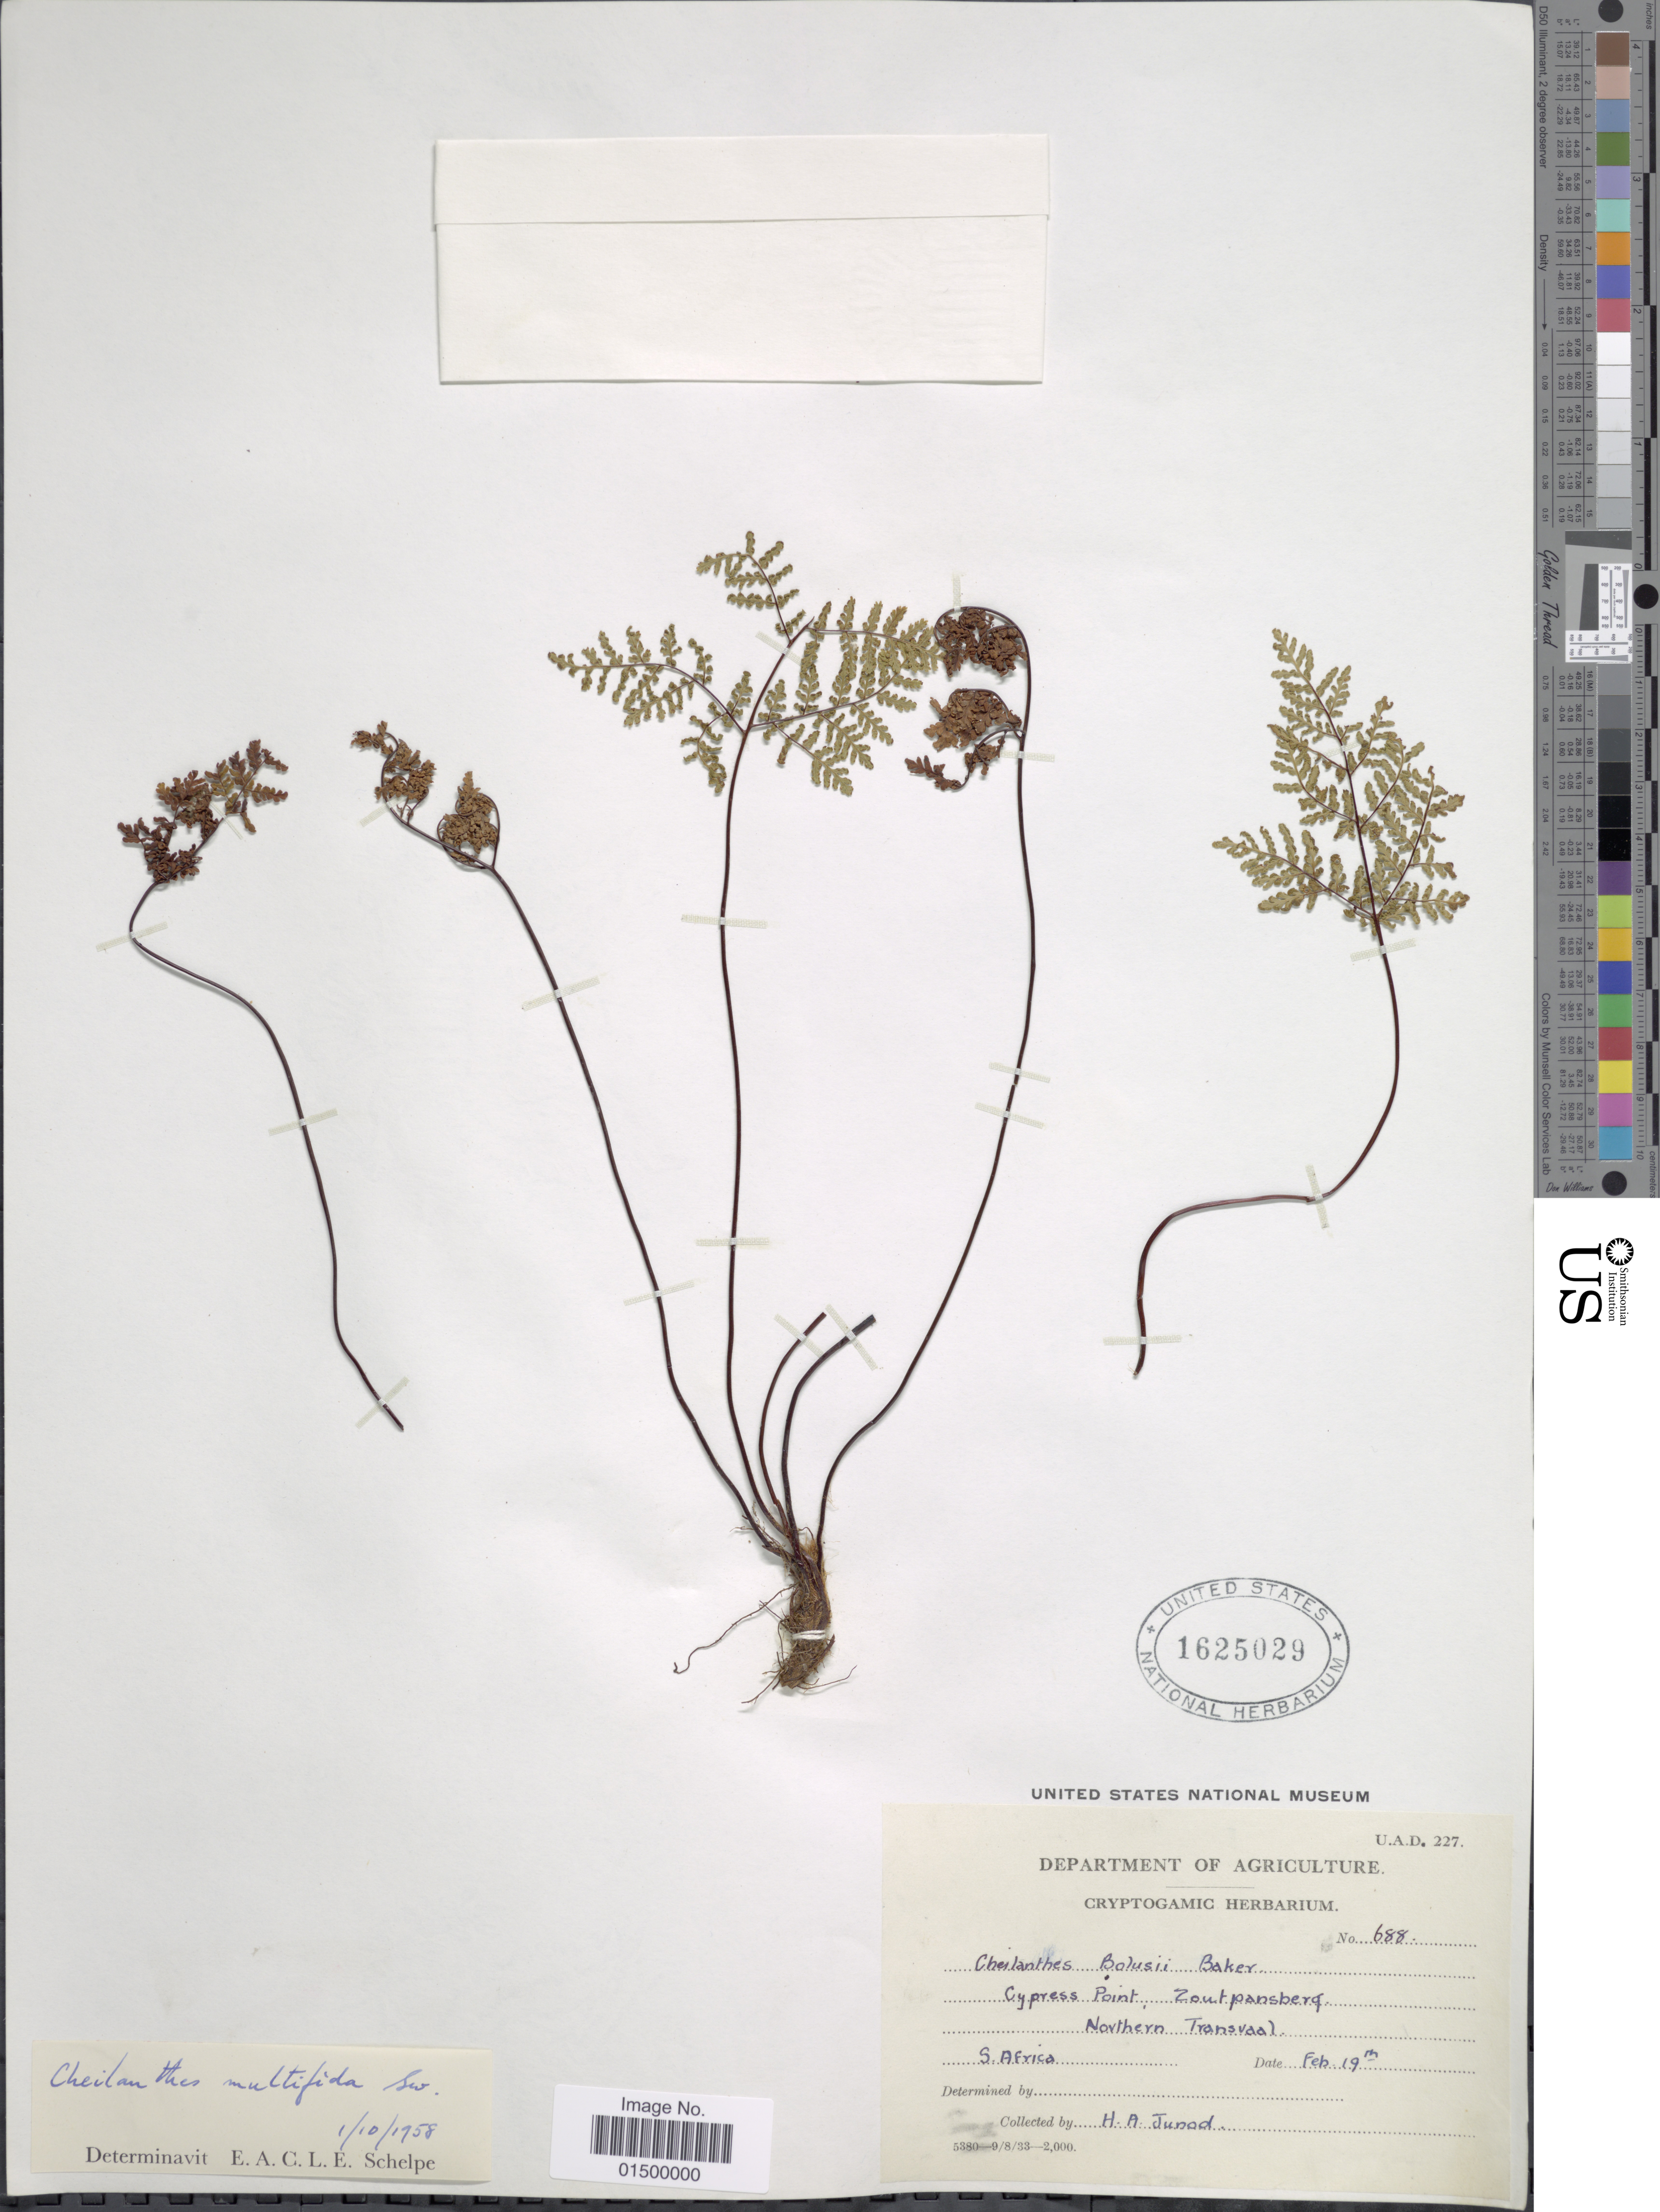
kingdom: Plantae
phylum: Tracheophyta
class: Polypodiopsida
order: Polypodiales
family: Pteridaceae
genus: Cheilanthes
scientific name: Cheilanthes multifida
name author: Sw.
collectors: H. Junod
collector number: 688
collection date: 1900-02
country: South Africa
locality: Cypress Point, Zoutpanberg, Northern Transvaal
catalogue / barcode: US 1625029